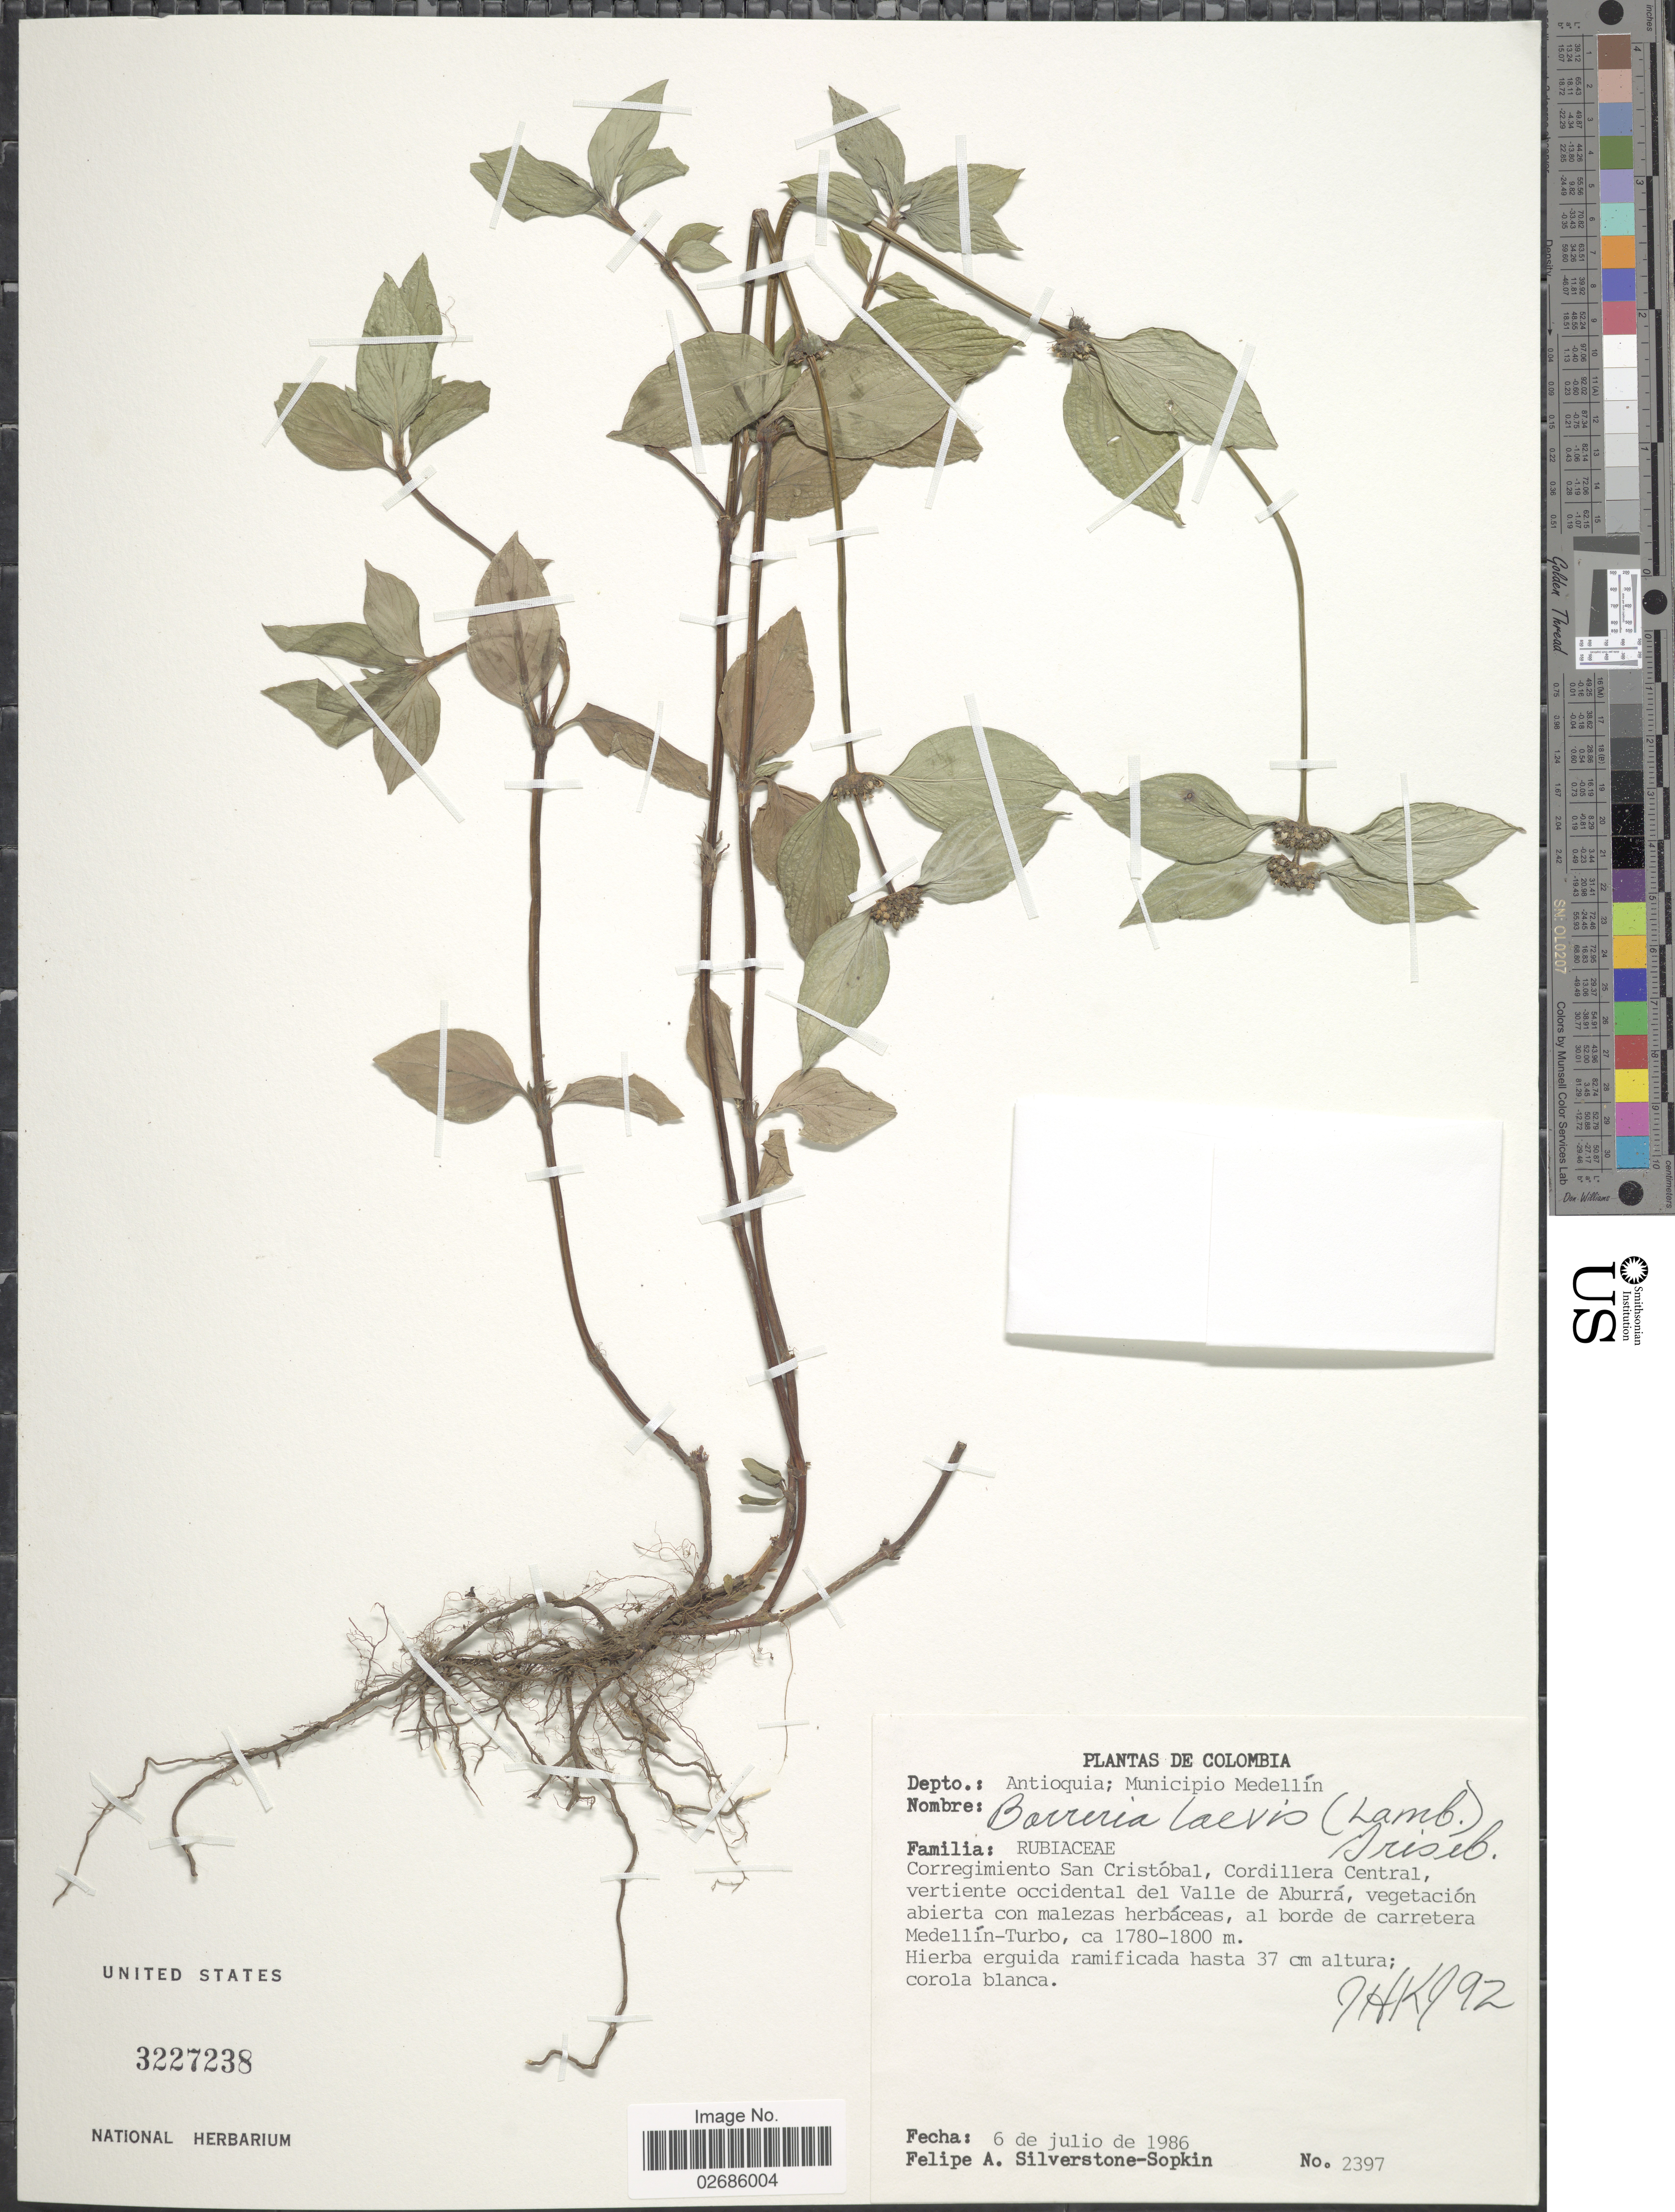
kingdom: Plantae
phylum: Tracheophyta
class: Magnoliopsida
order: Gentianales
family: Rubiaceae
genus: Borreria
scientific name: Borreria assurgens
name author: (Ruiz & Pav.) Griseb.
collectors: P. A. Silverstone-Sopkin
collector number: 2397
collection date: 1986-07-06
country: Colombia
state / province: Antioquia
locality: Municipio Medellín. Corregimiento San Cristóbal, Cordillera Central, vertiente occidental del Valle de Aburrá, al borde de carretera Medellín-Turbo.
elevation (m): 1780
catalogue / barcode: US 3227238